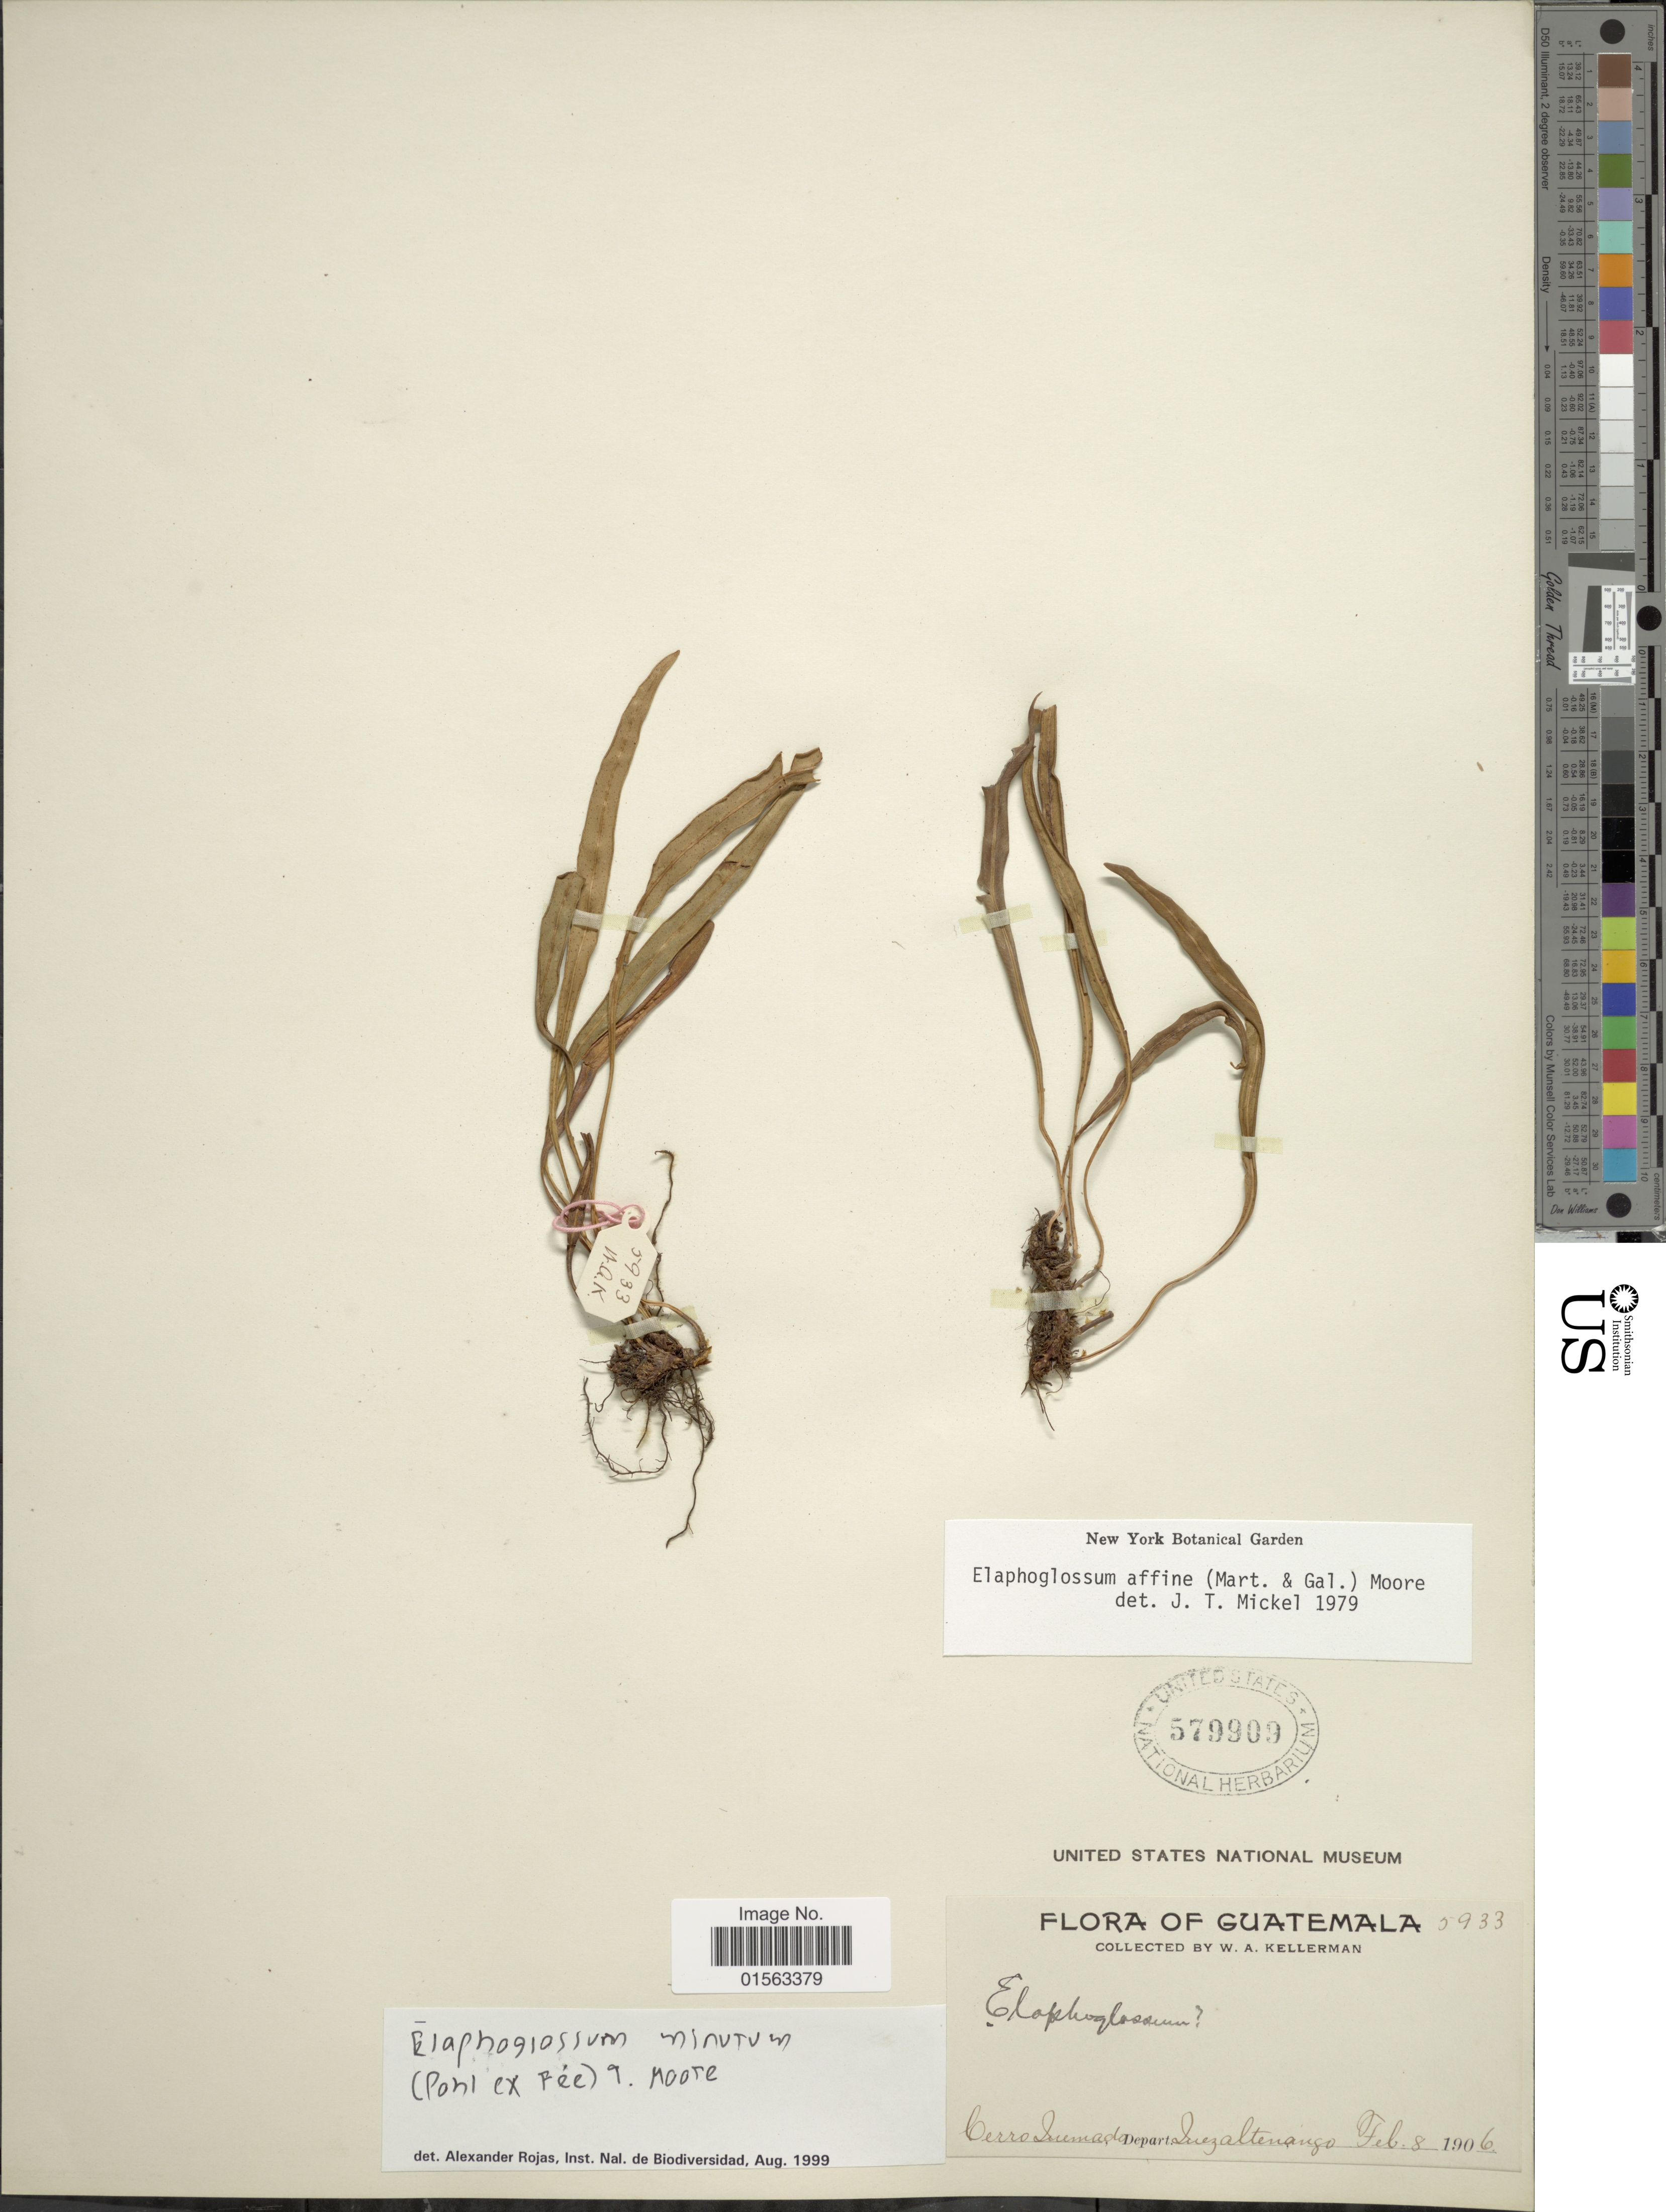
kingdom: Plantae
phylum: Tracheophyta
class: Polypodiopsida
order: Polypodiales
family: Dryopteridaceae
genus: Elaphoglossum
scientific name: Elaphoglossum affine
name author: (M. Martens & Galeotti) T. Moore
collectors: W. Kellerman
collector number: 5933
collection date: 1906-02-08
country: Guatemala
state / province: Quetzaltenango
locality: Cerro Quemado, Depart. Quezaltenango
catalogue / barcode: US 579909